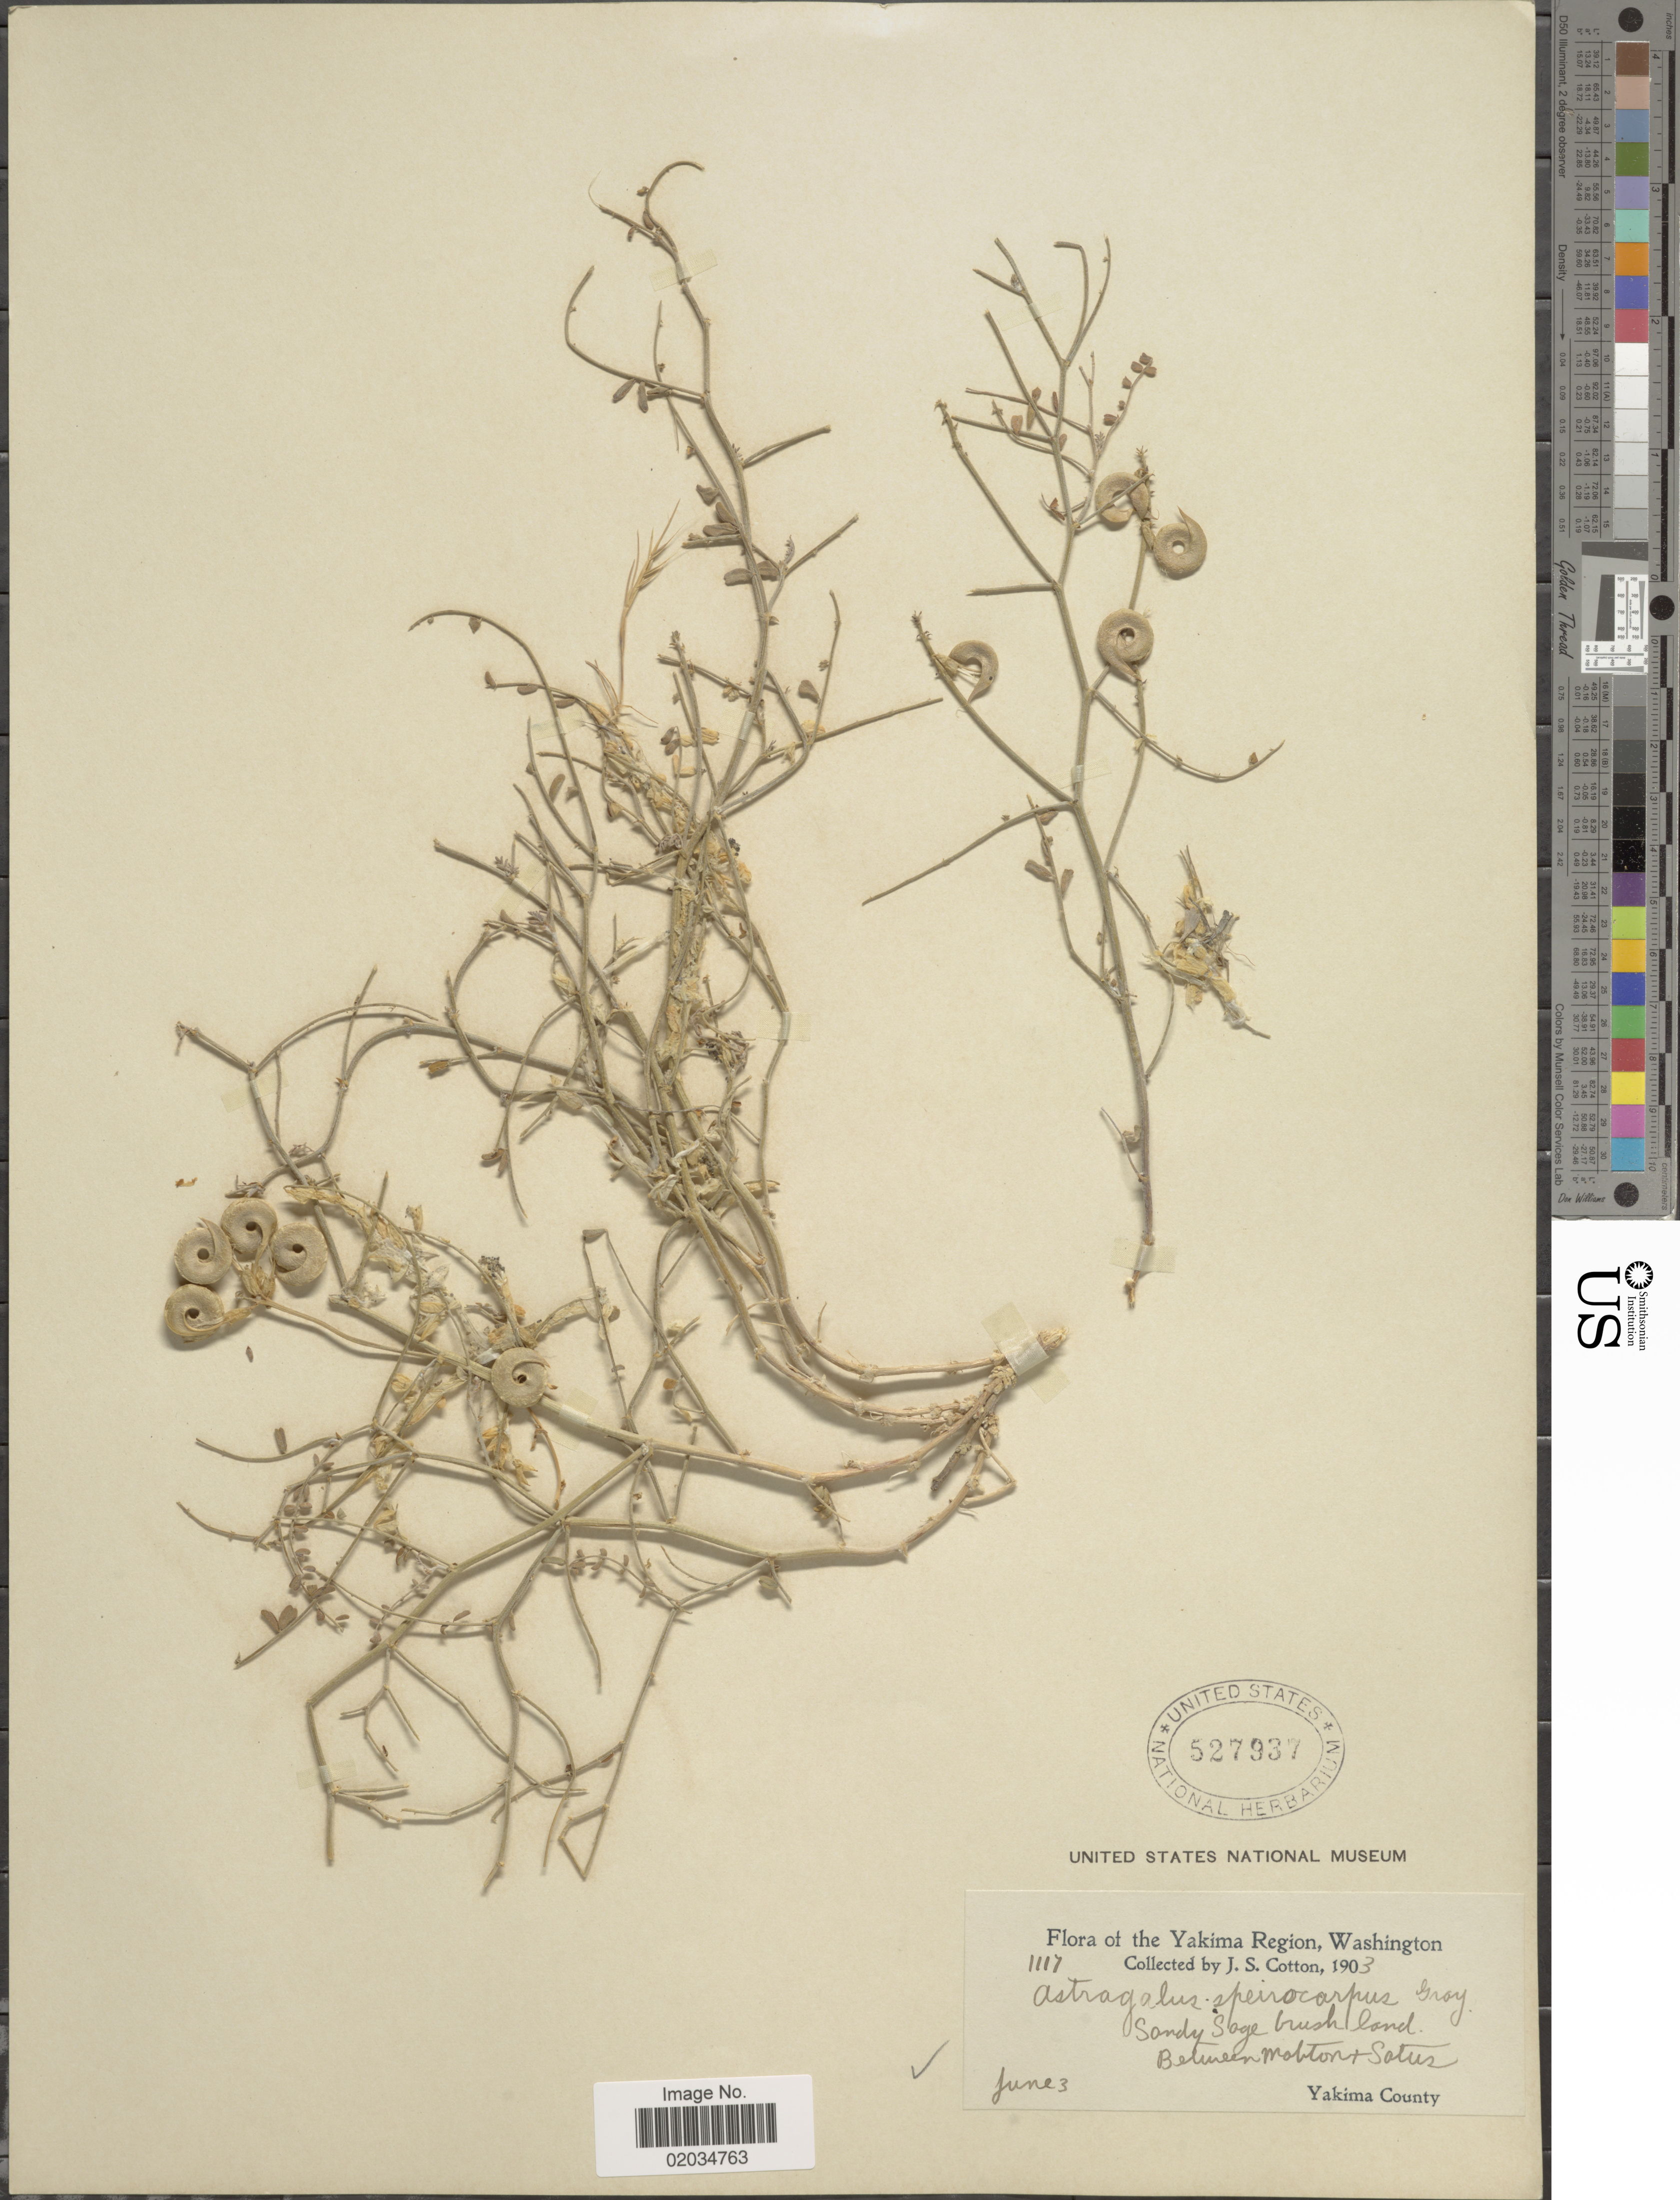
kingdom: Plantae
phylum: Tracheophyta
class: Magnoliopsida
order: Fabales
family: Fabaceae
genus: Astragalus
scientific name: Astragalus speirocarpus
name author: A. Gray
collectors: J. S. Cotton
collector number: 1117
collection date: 1903-06-03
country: United States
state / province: Washington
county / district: Yakima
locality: Yakima Region. Between Mabton + Satus Yakima County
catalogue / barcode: US 527937